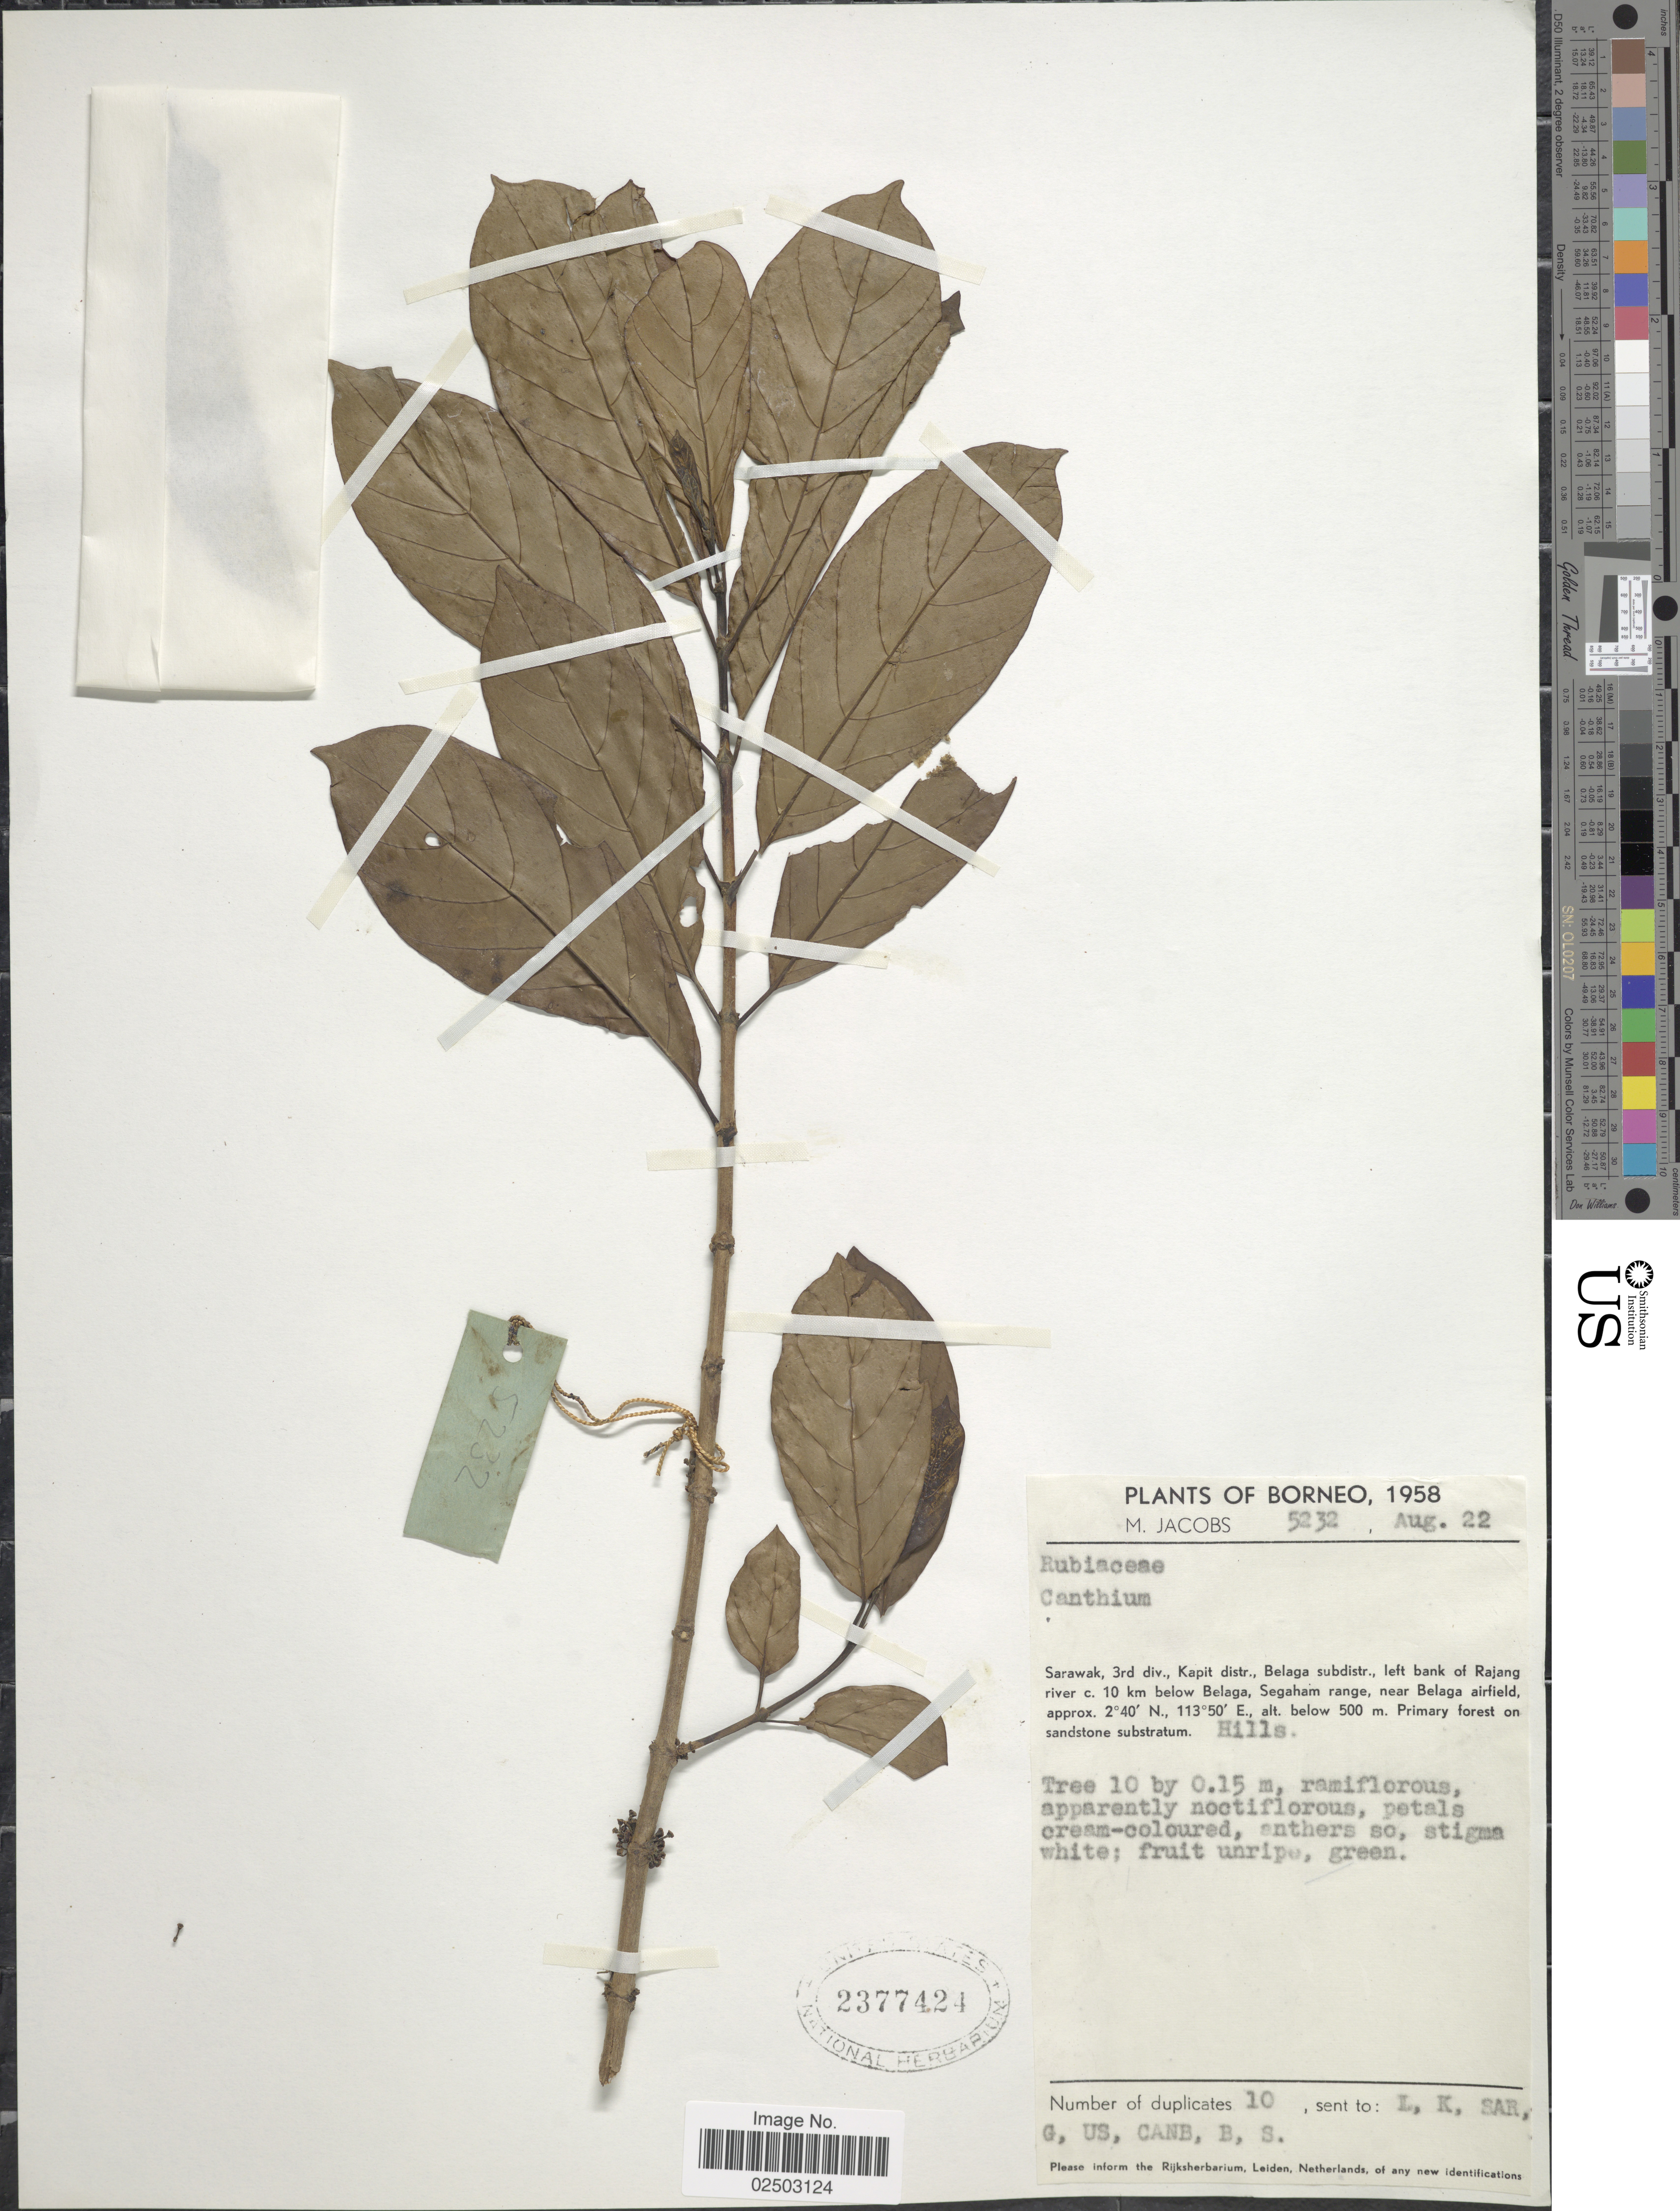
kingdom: Plantae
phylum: Tracheophyta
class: Magnoliopsida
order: Gentianales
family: Rubiaceae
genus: Bridsonia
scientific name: Bridsonia chamaedendrum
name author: (Kuntze) Verstraete & A.E. van Wyk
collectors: M. Jacobs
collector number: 5232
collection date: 1958-08-22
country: Malaysia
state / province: Sarawak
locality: Borneo, 3rd div., Kapit distr., Belaga subdistr., left bank of Rajang river c. 10 km below Belaga, Segaham range, near Belaga airfield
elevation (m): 500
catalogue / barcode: US 2377424